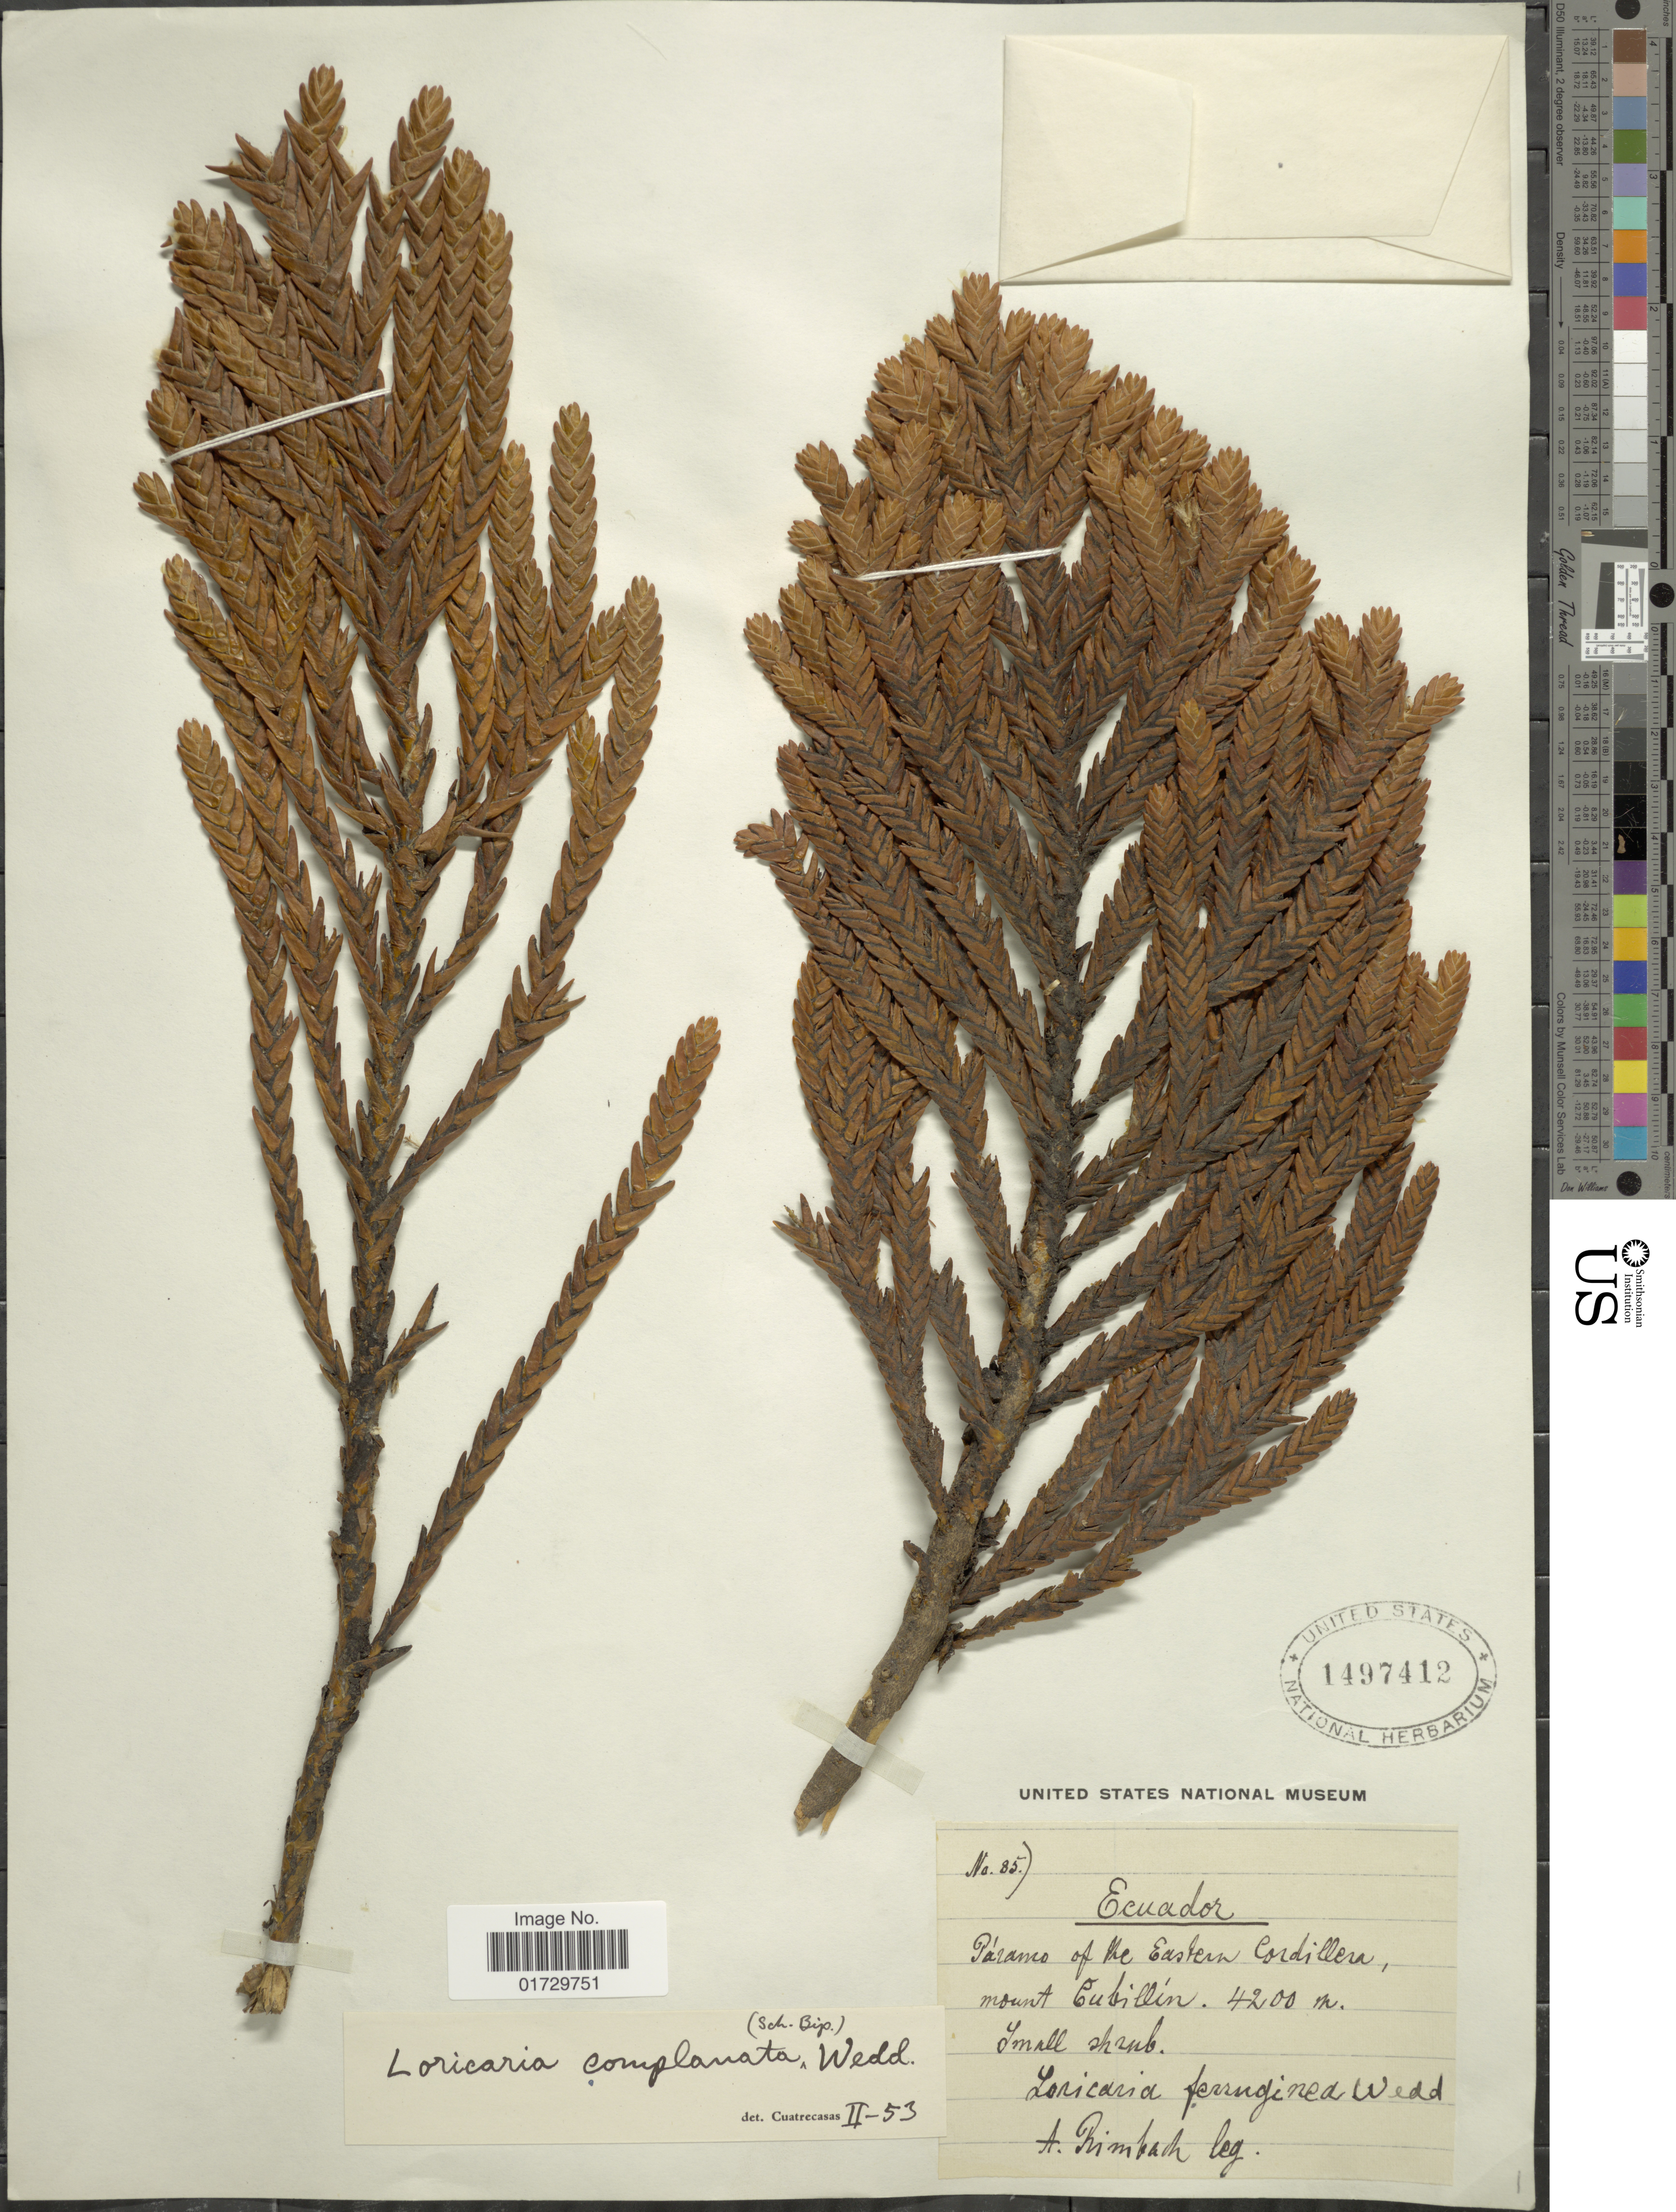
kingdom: Plantae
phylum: Tracheophyta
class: Magnoliopsida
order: Asterales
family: Asteraceae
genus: Loricaria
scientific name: Loricaria complanata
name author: (Sch. Bip.) Wedd.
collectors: A. Rimbach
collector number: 85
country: Ecuador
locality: Paramo of the Eastern Cordillera, mount Cubillin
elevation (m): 4200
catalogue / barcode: US 1497412